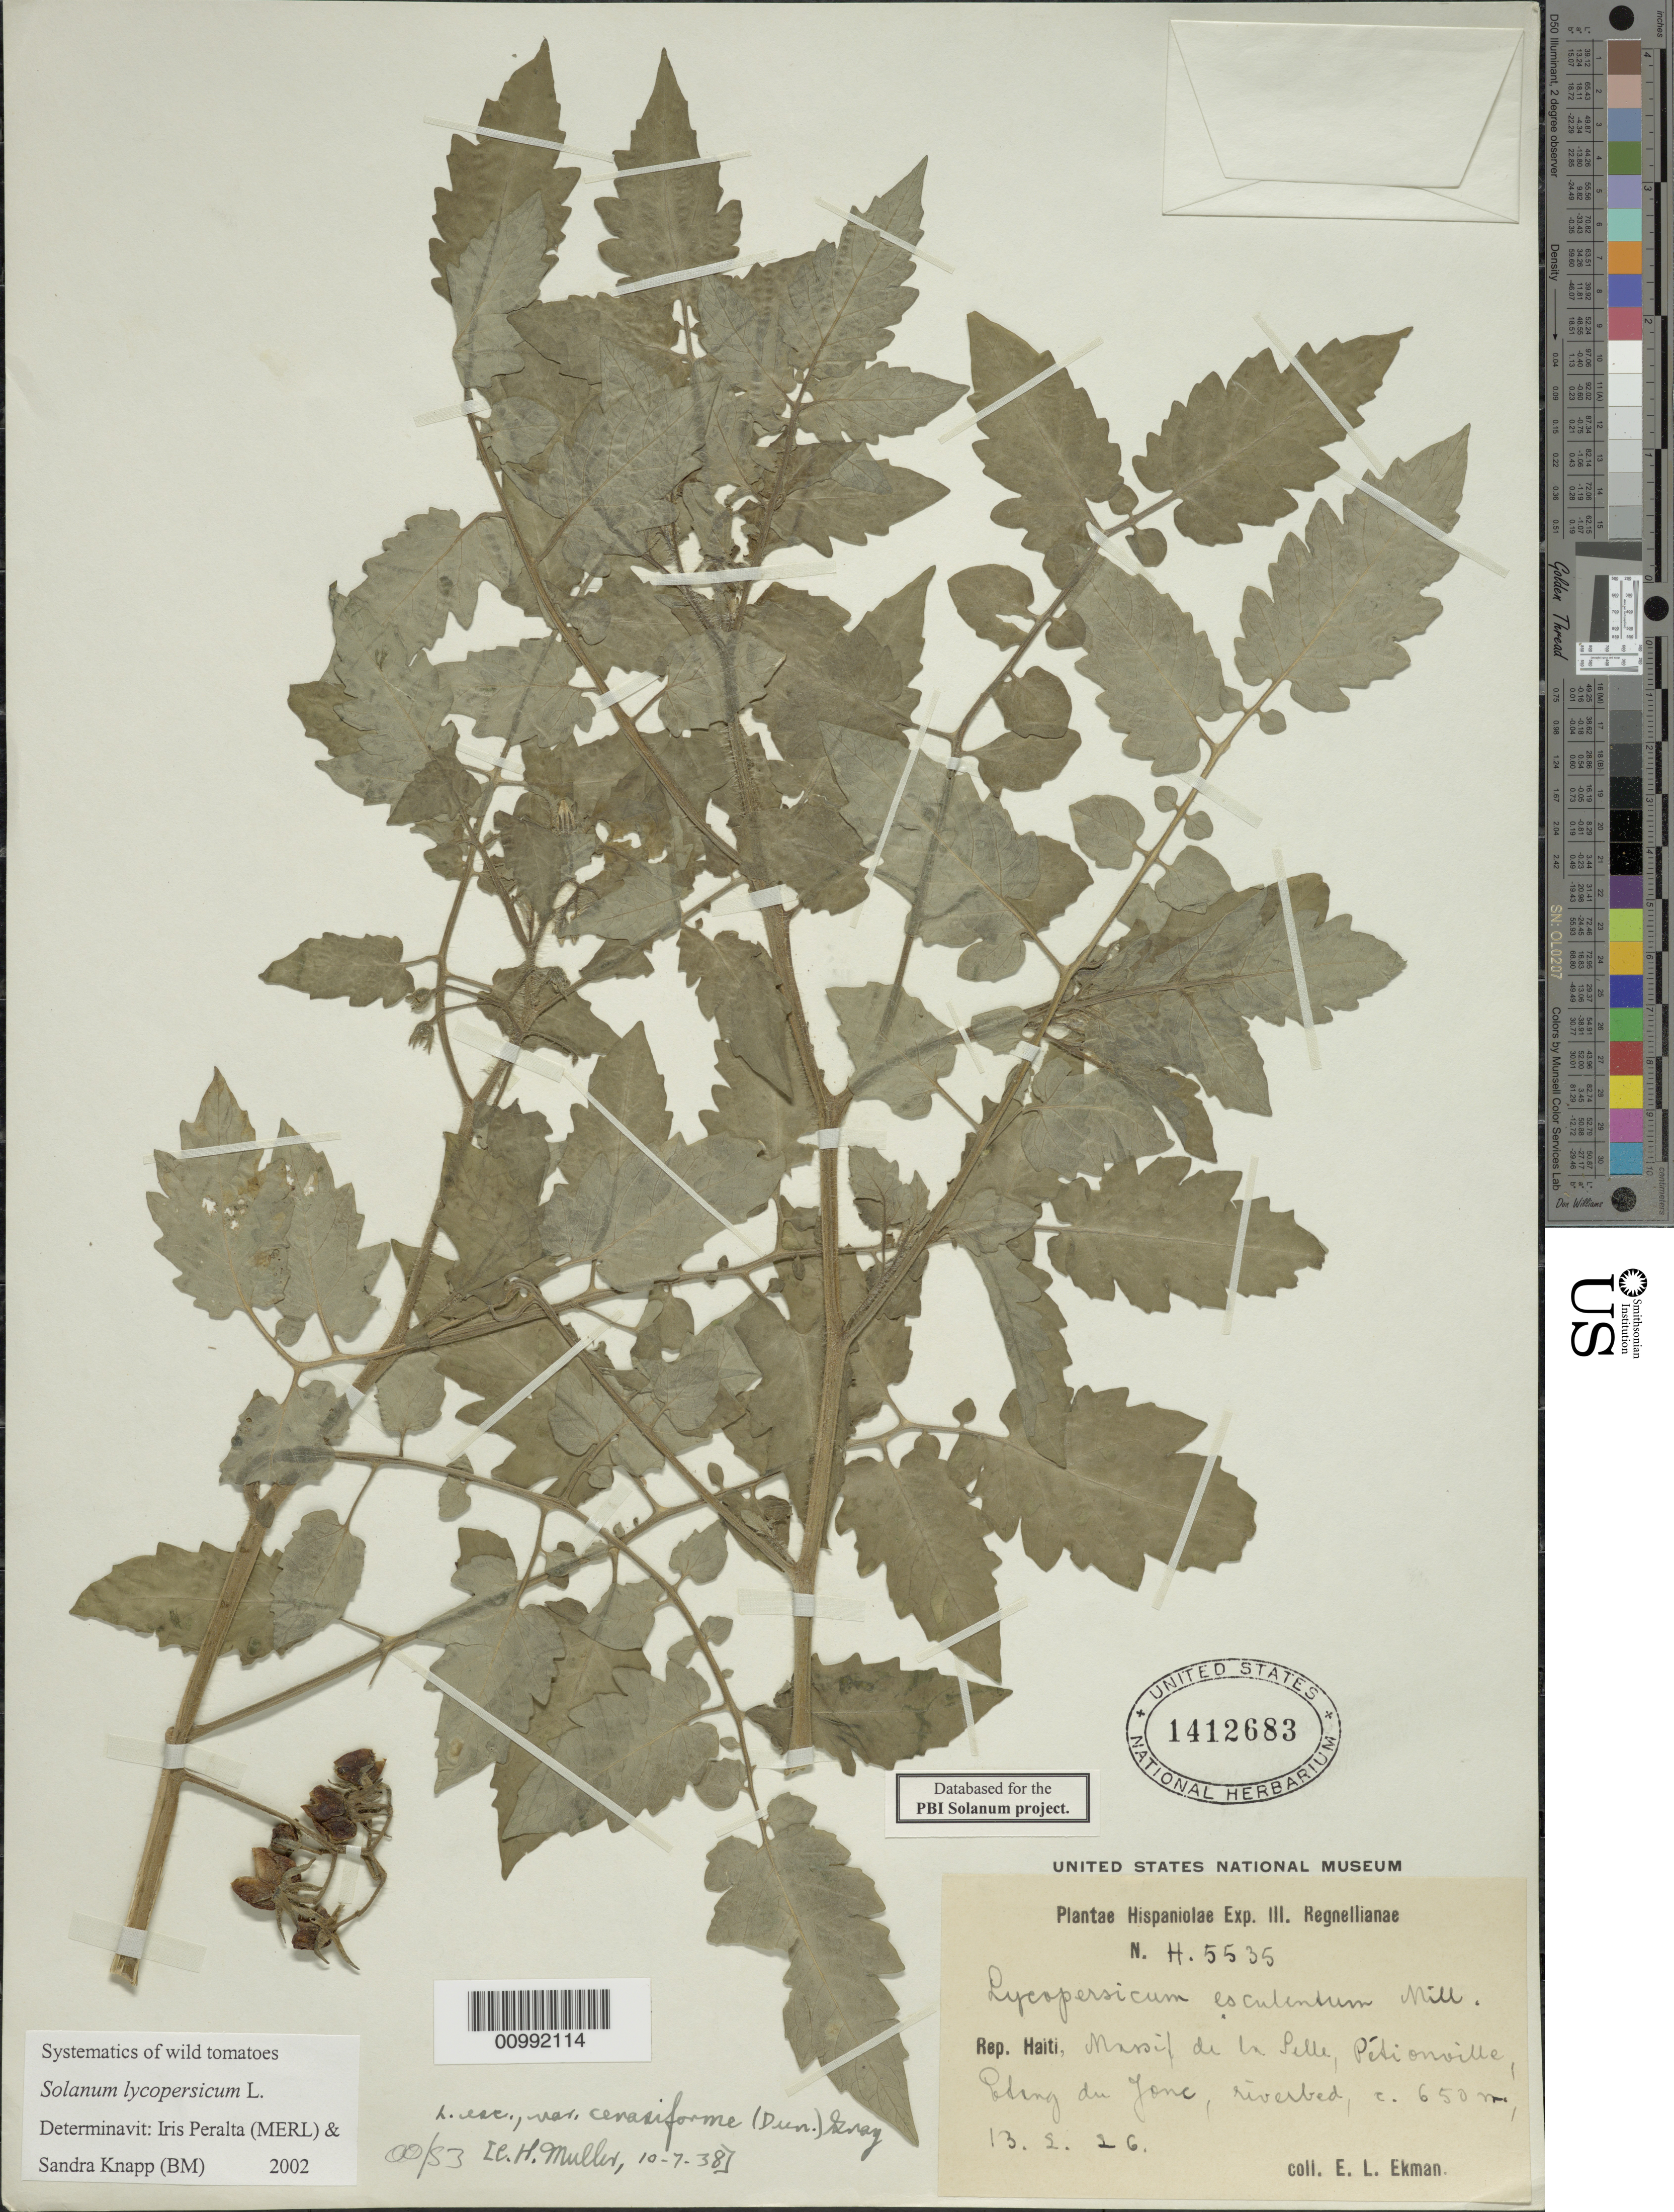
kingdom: Plantae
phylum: Tracheophyta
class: Magnoliopsida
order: Solanales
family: Solanaceae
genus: Solanum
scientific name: Solanum lycopersicum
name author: L.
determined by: Peralta, Iris E.; Knapp, S. D.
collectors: E. L. Ekman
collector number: H 5535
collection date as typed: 13 Feb 1926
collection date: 1926-02-13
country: Haiti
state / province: Sud-Est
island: Hispaniola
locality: Massif de la Selle, Petionville, valley of Rio Froide, between Chap. Fessard and Etanz du Jane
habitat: h: riverbed;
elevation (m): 650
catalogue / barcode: US 1412683